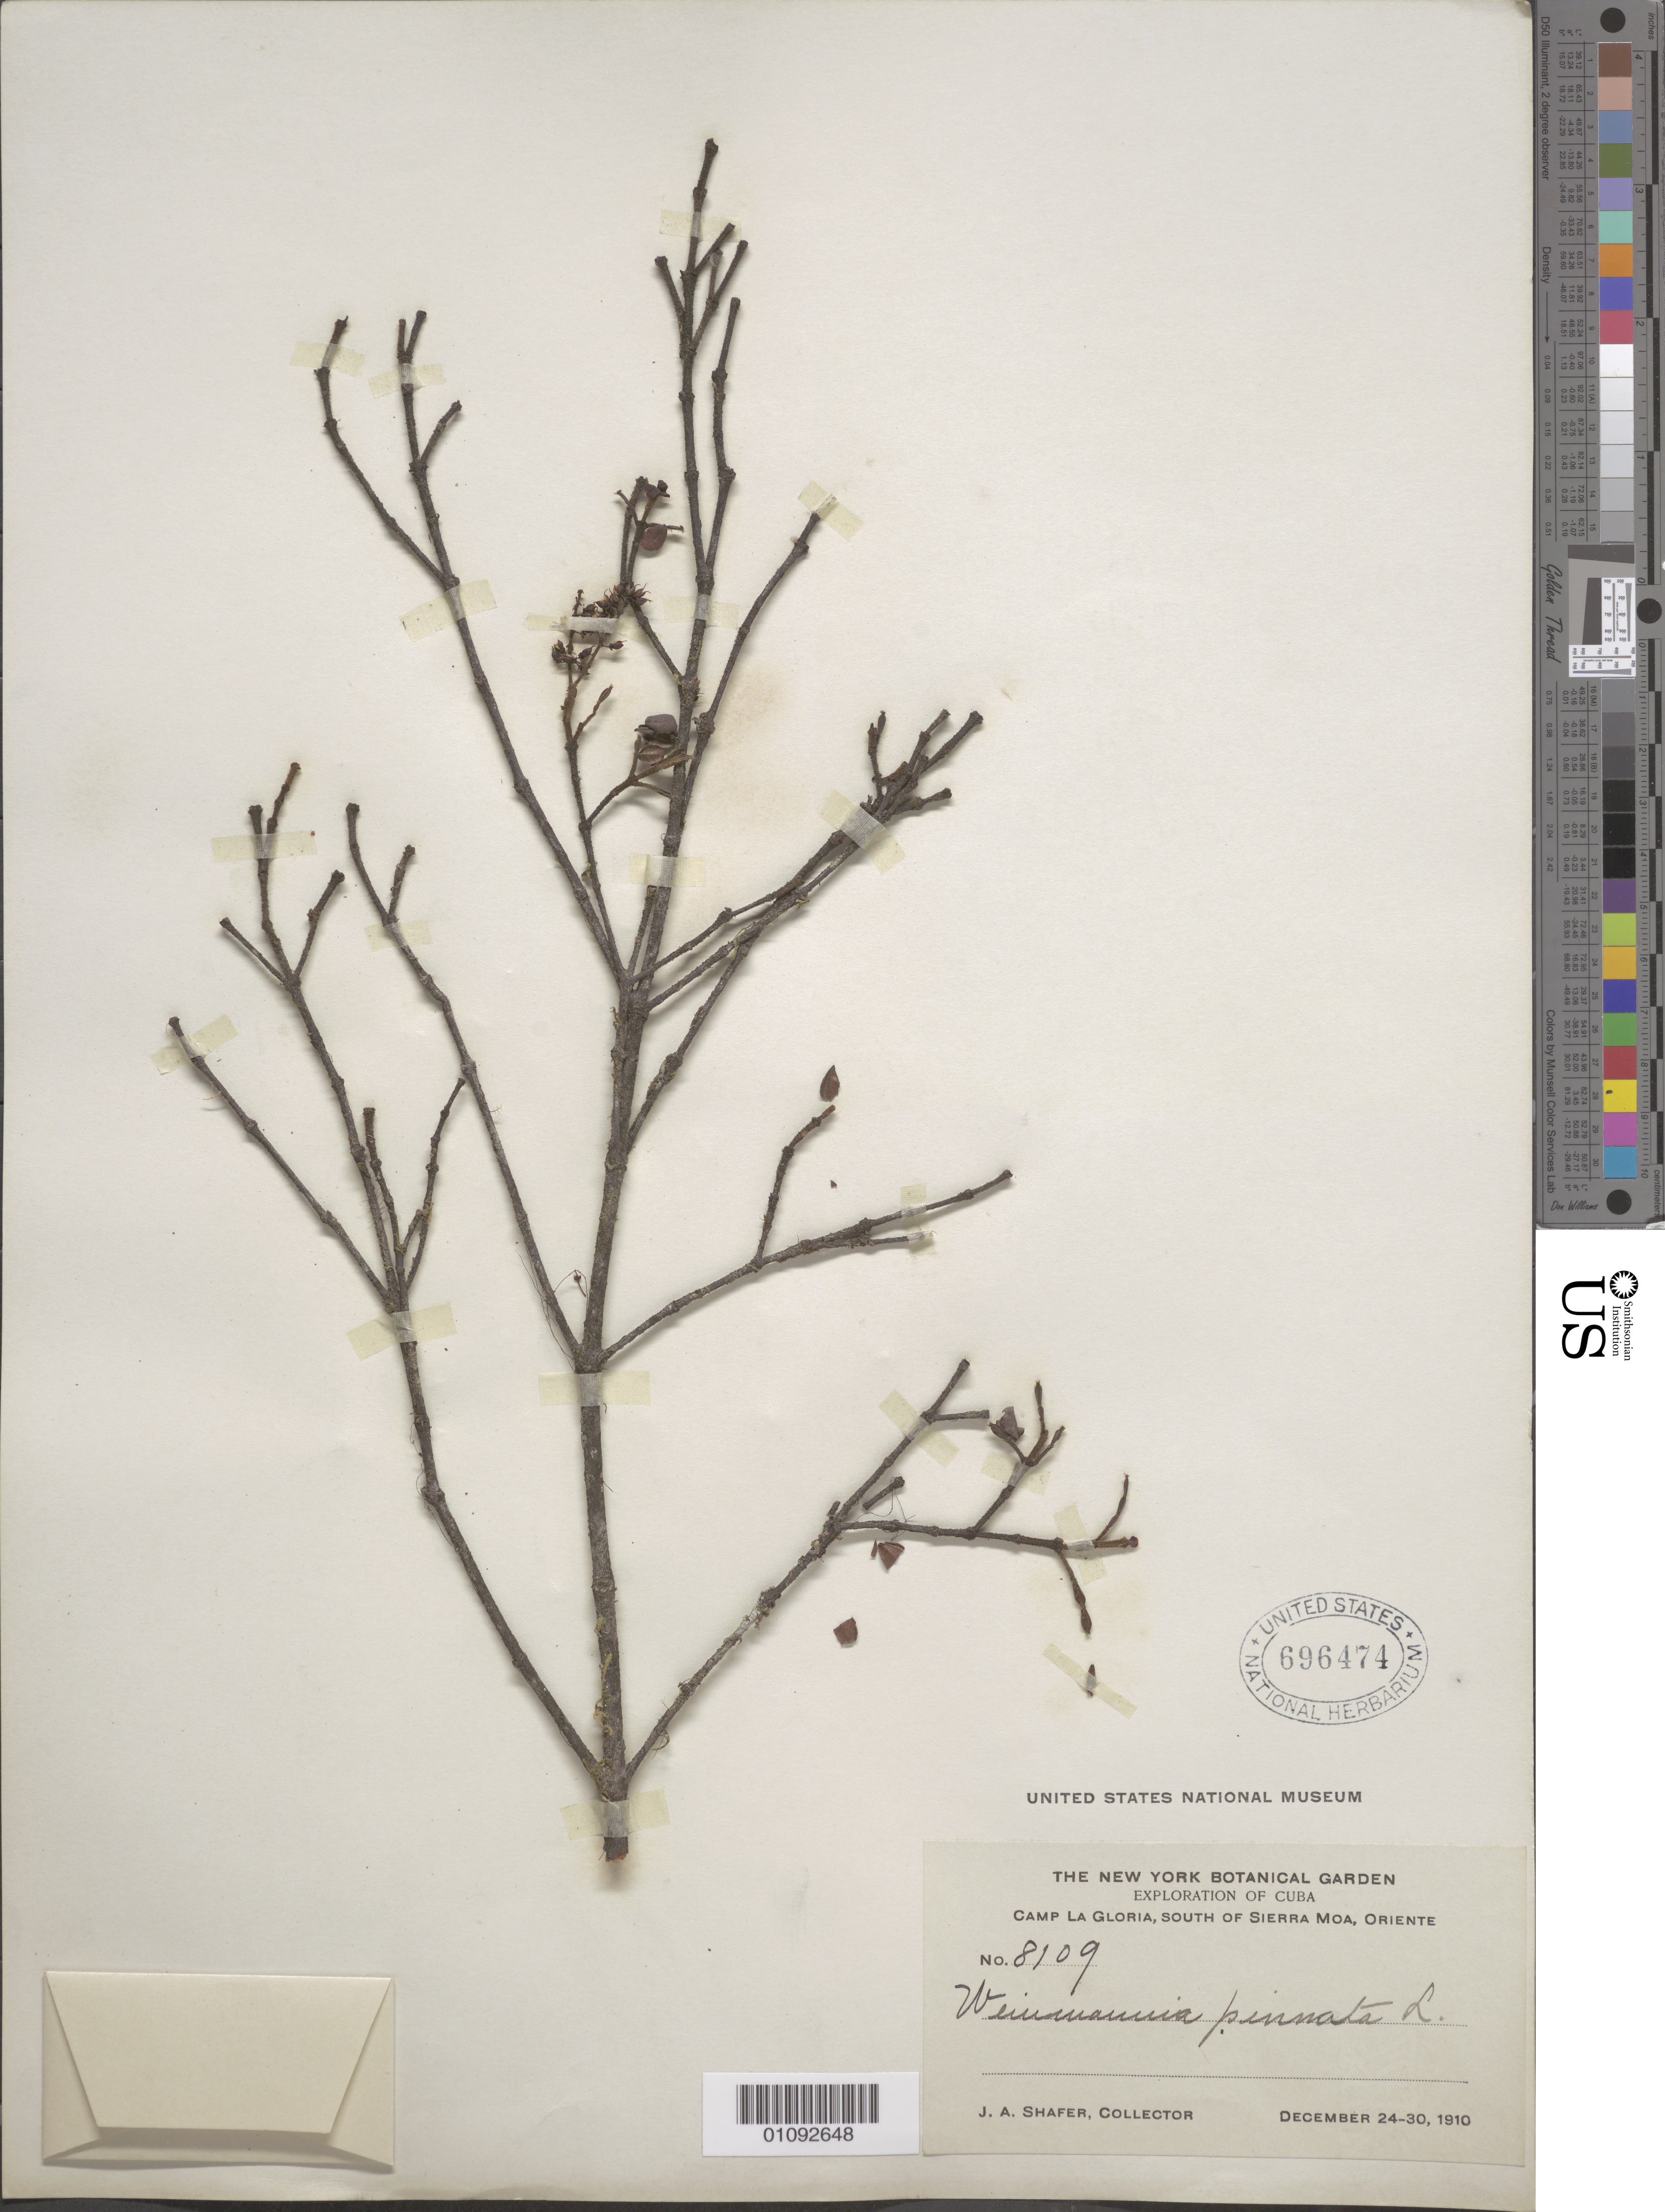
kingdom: Plantae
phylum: Tracheophyta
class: Magnoliopsida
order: Oxalidales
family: Cunoniaceae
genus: Weinmannia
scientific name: Weinmannia pinnata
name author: L.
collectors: J. A. Shafer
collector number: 8109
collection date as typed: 24 Dec 1910 to 30 Dec 1910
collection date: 1910-12-24/1910-12-30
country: Cuba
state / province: Holguín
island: Cuba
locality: Camp La Gloria, S of Sierra Moa, Oriente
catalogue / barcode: US 696474